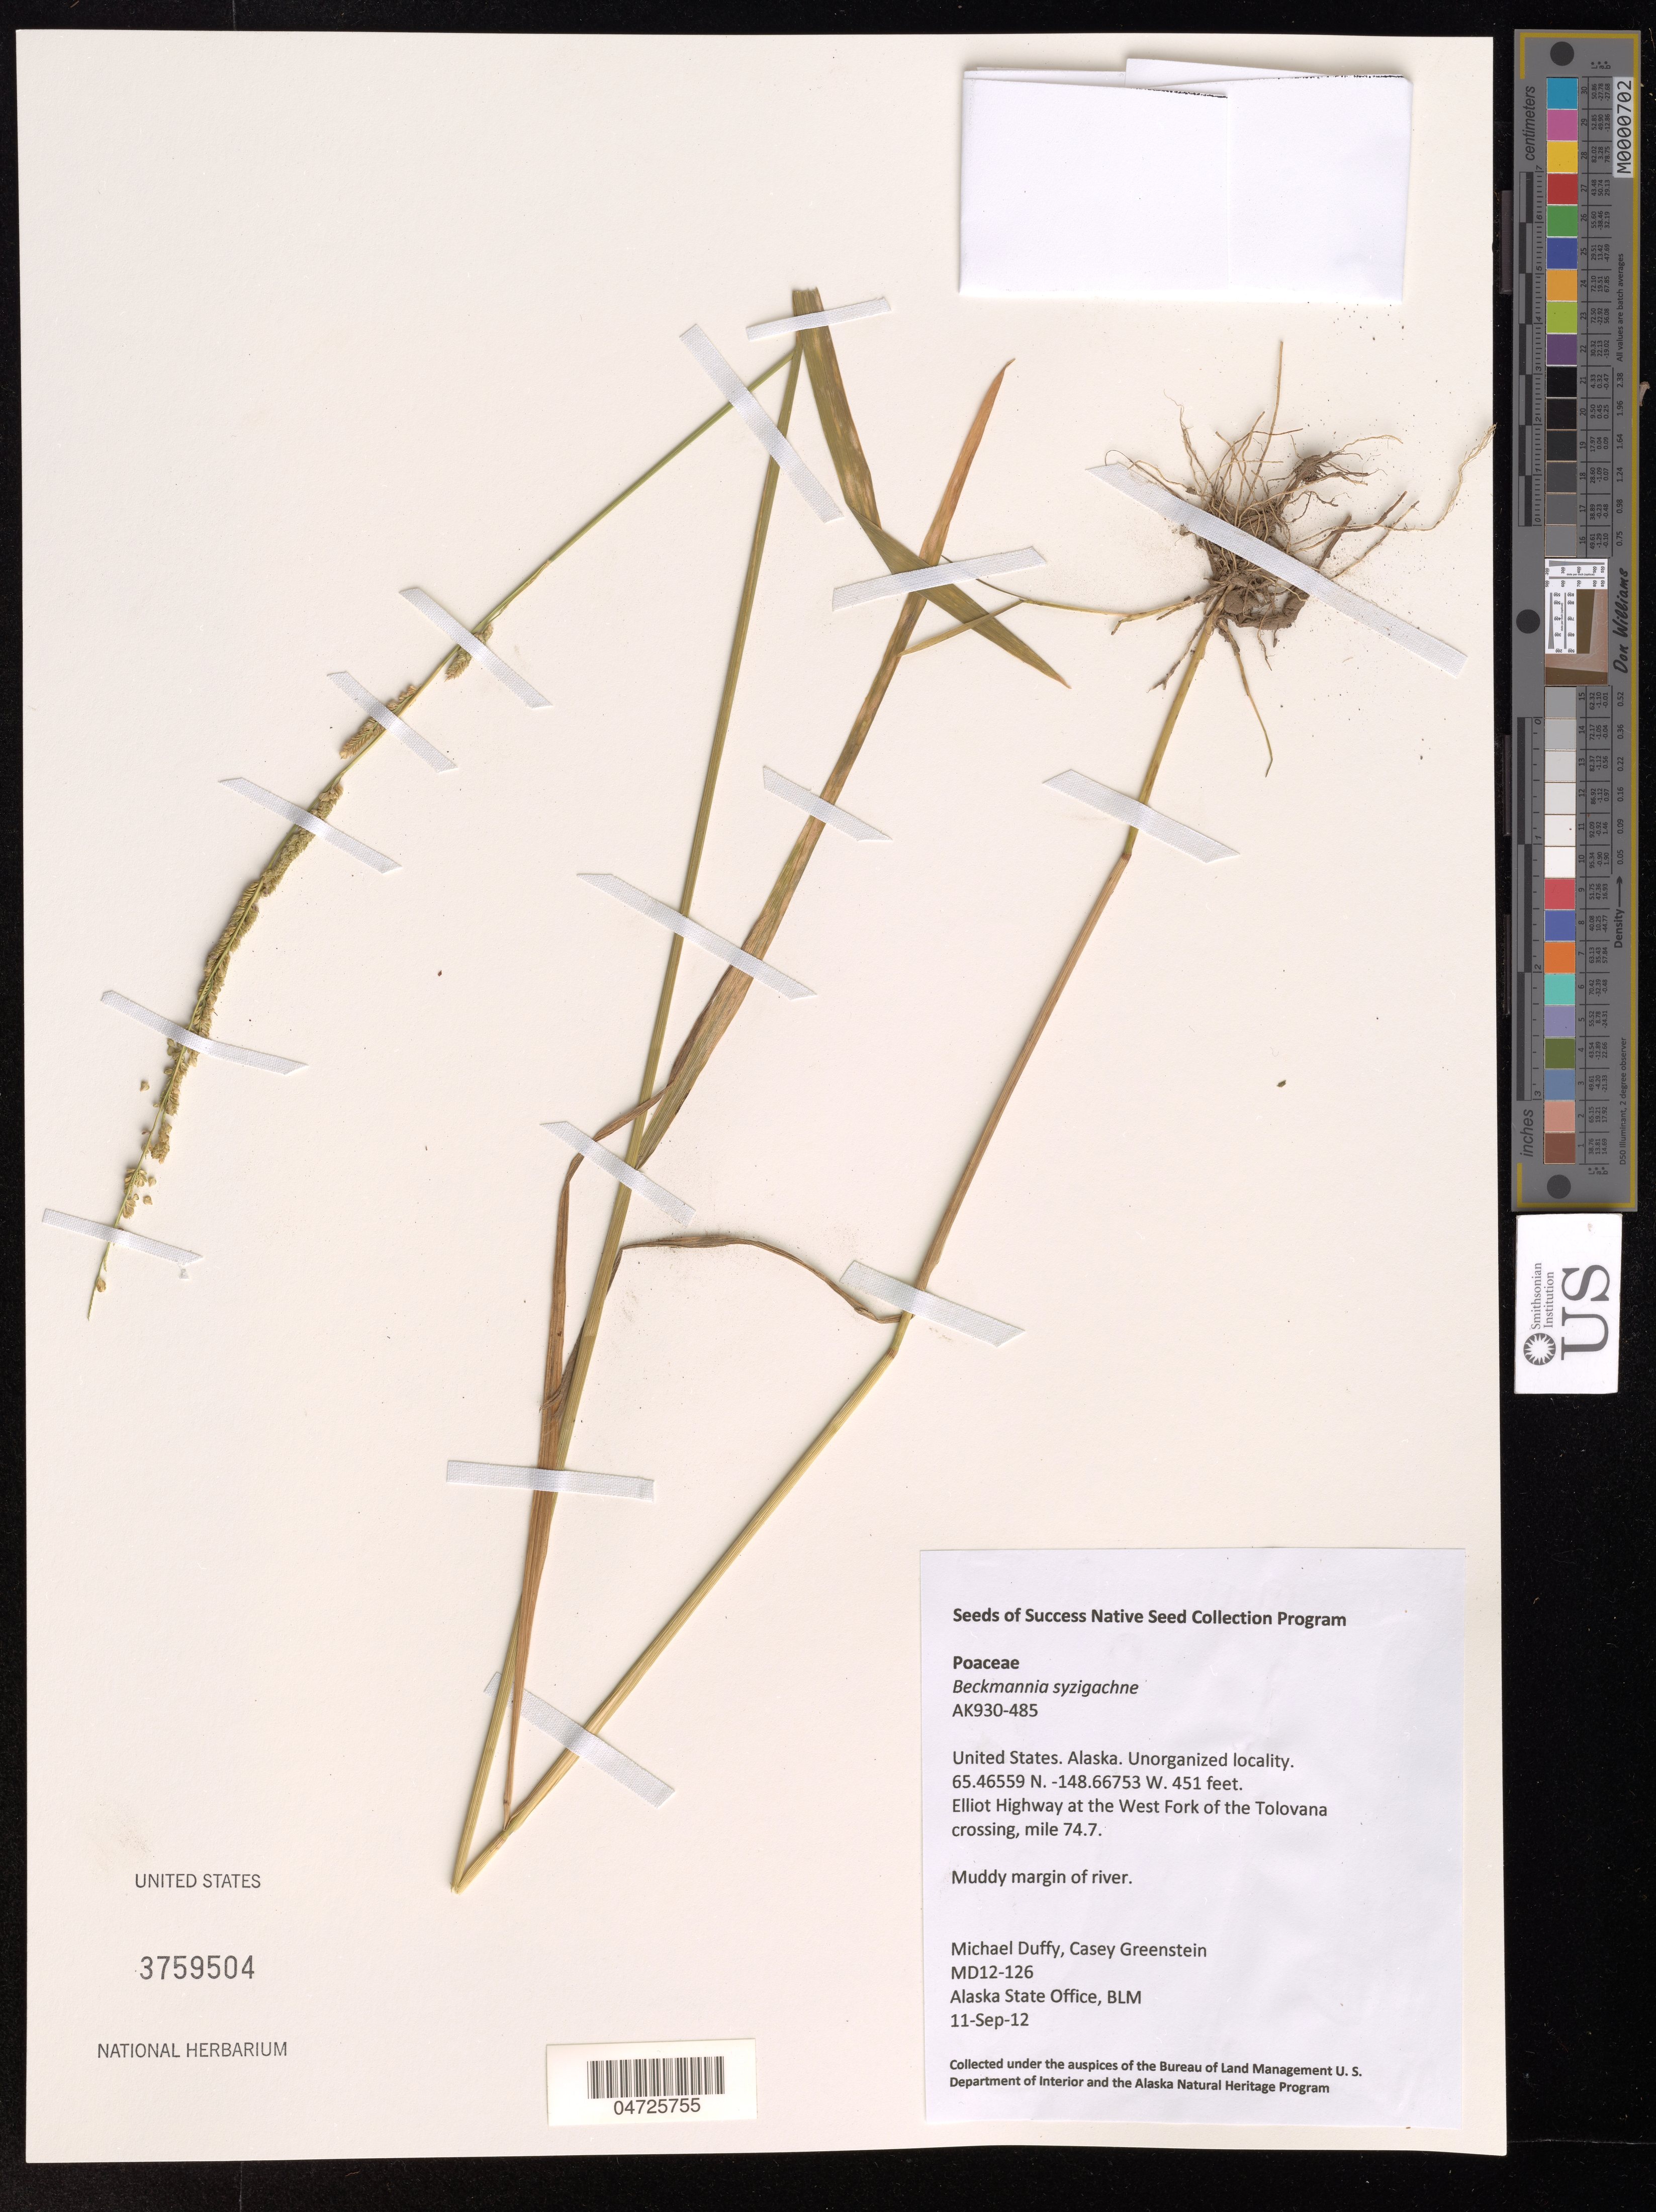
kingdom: Plantae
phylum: Tracheophyta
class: Liliopsida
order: Poales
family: Poaceae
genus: Beckmannia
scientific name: Beckmannia syzigachne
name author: (Steud.) Fernald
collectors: M. Duffy & C. Greenstein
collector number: MD12-126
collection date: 2012-09-11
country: United States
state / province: Alaska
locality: Elliot Highway at the West Fork of the Tolovana crossing, mile 74.7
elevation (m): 137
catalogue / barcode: US 3759504